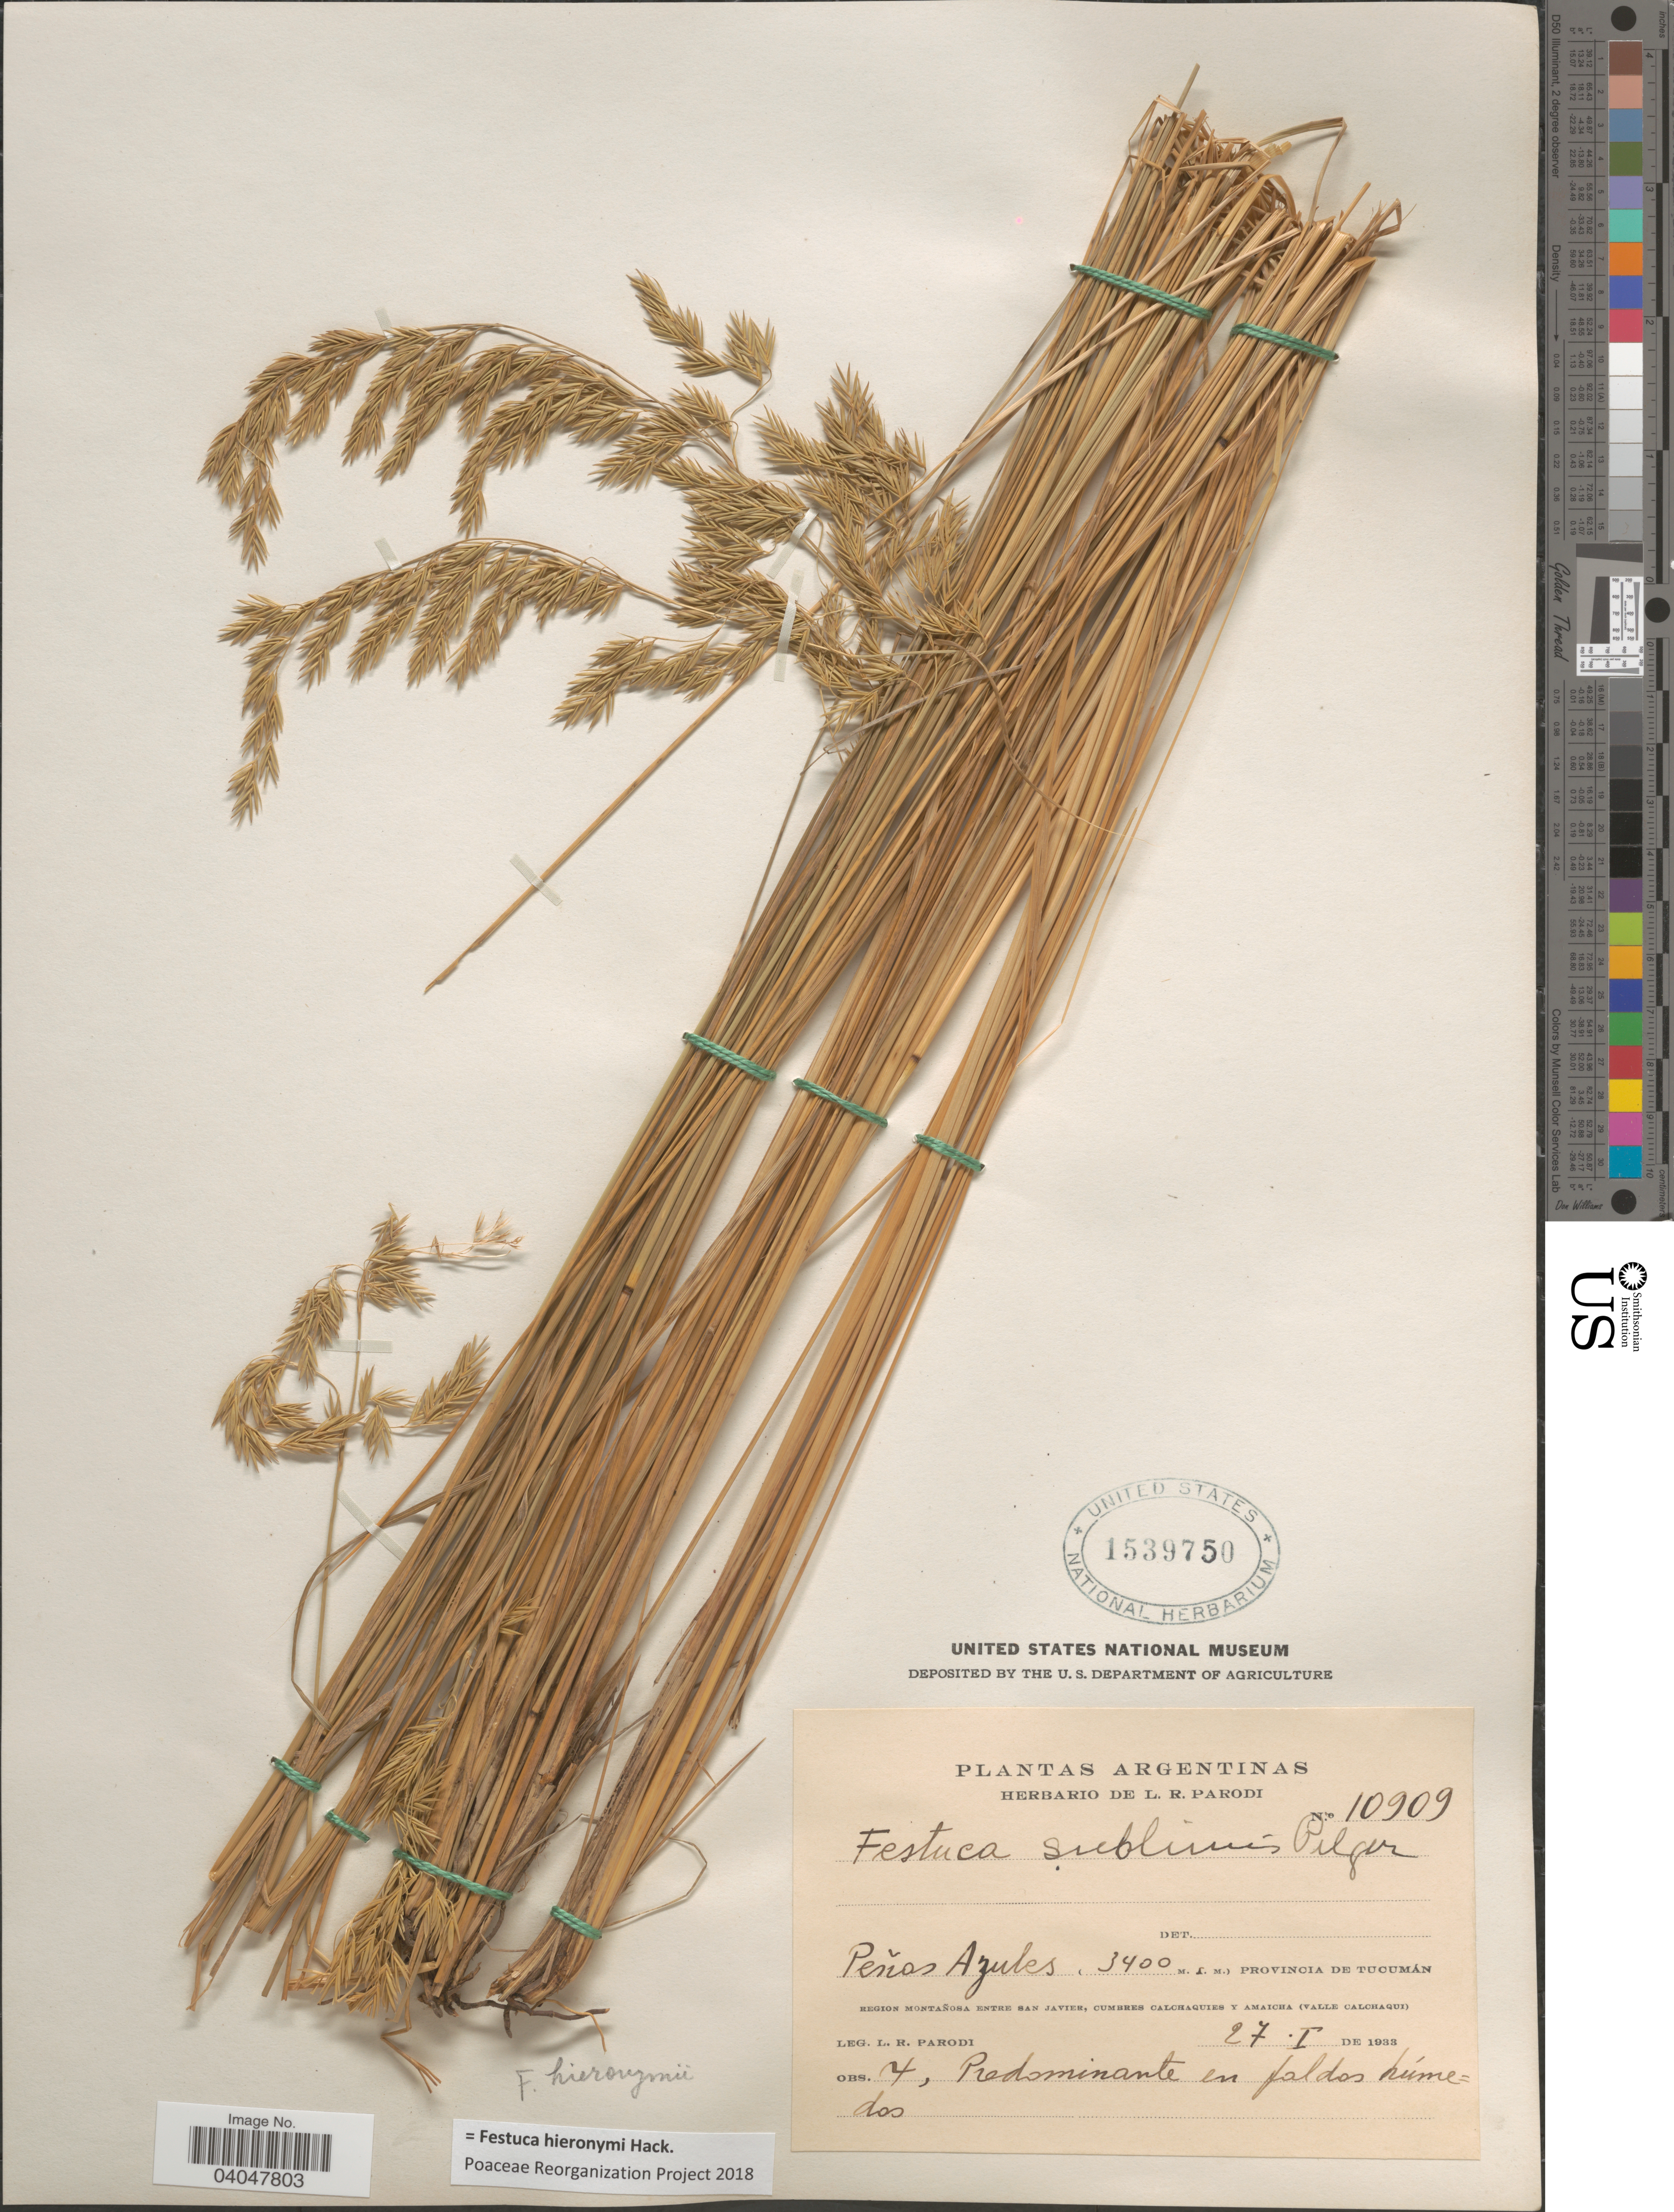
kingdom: Plantae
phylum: Tracheophyta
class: Liliopsida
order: Poales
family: Poaceae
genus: Festuca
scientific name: Festuca hieronymi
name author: Hack.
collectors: L. R. Parodi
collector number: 10909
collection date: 1933-01-27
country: Argentina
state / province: Tucuman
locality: Peños Azules. Region montañosa entre San Javier, cumbres Calchaquies y Amaicha (Valle Calchaqui).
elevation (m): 3400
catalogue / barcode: US 1539750